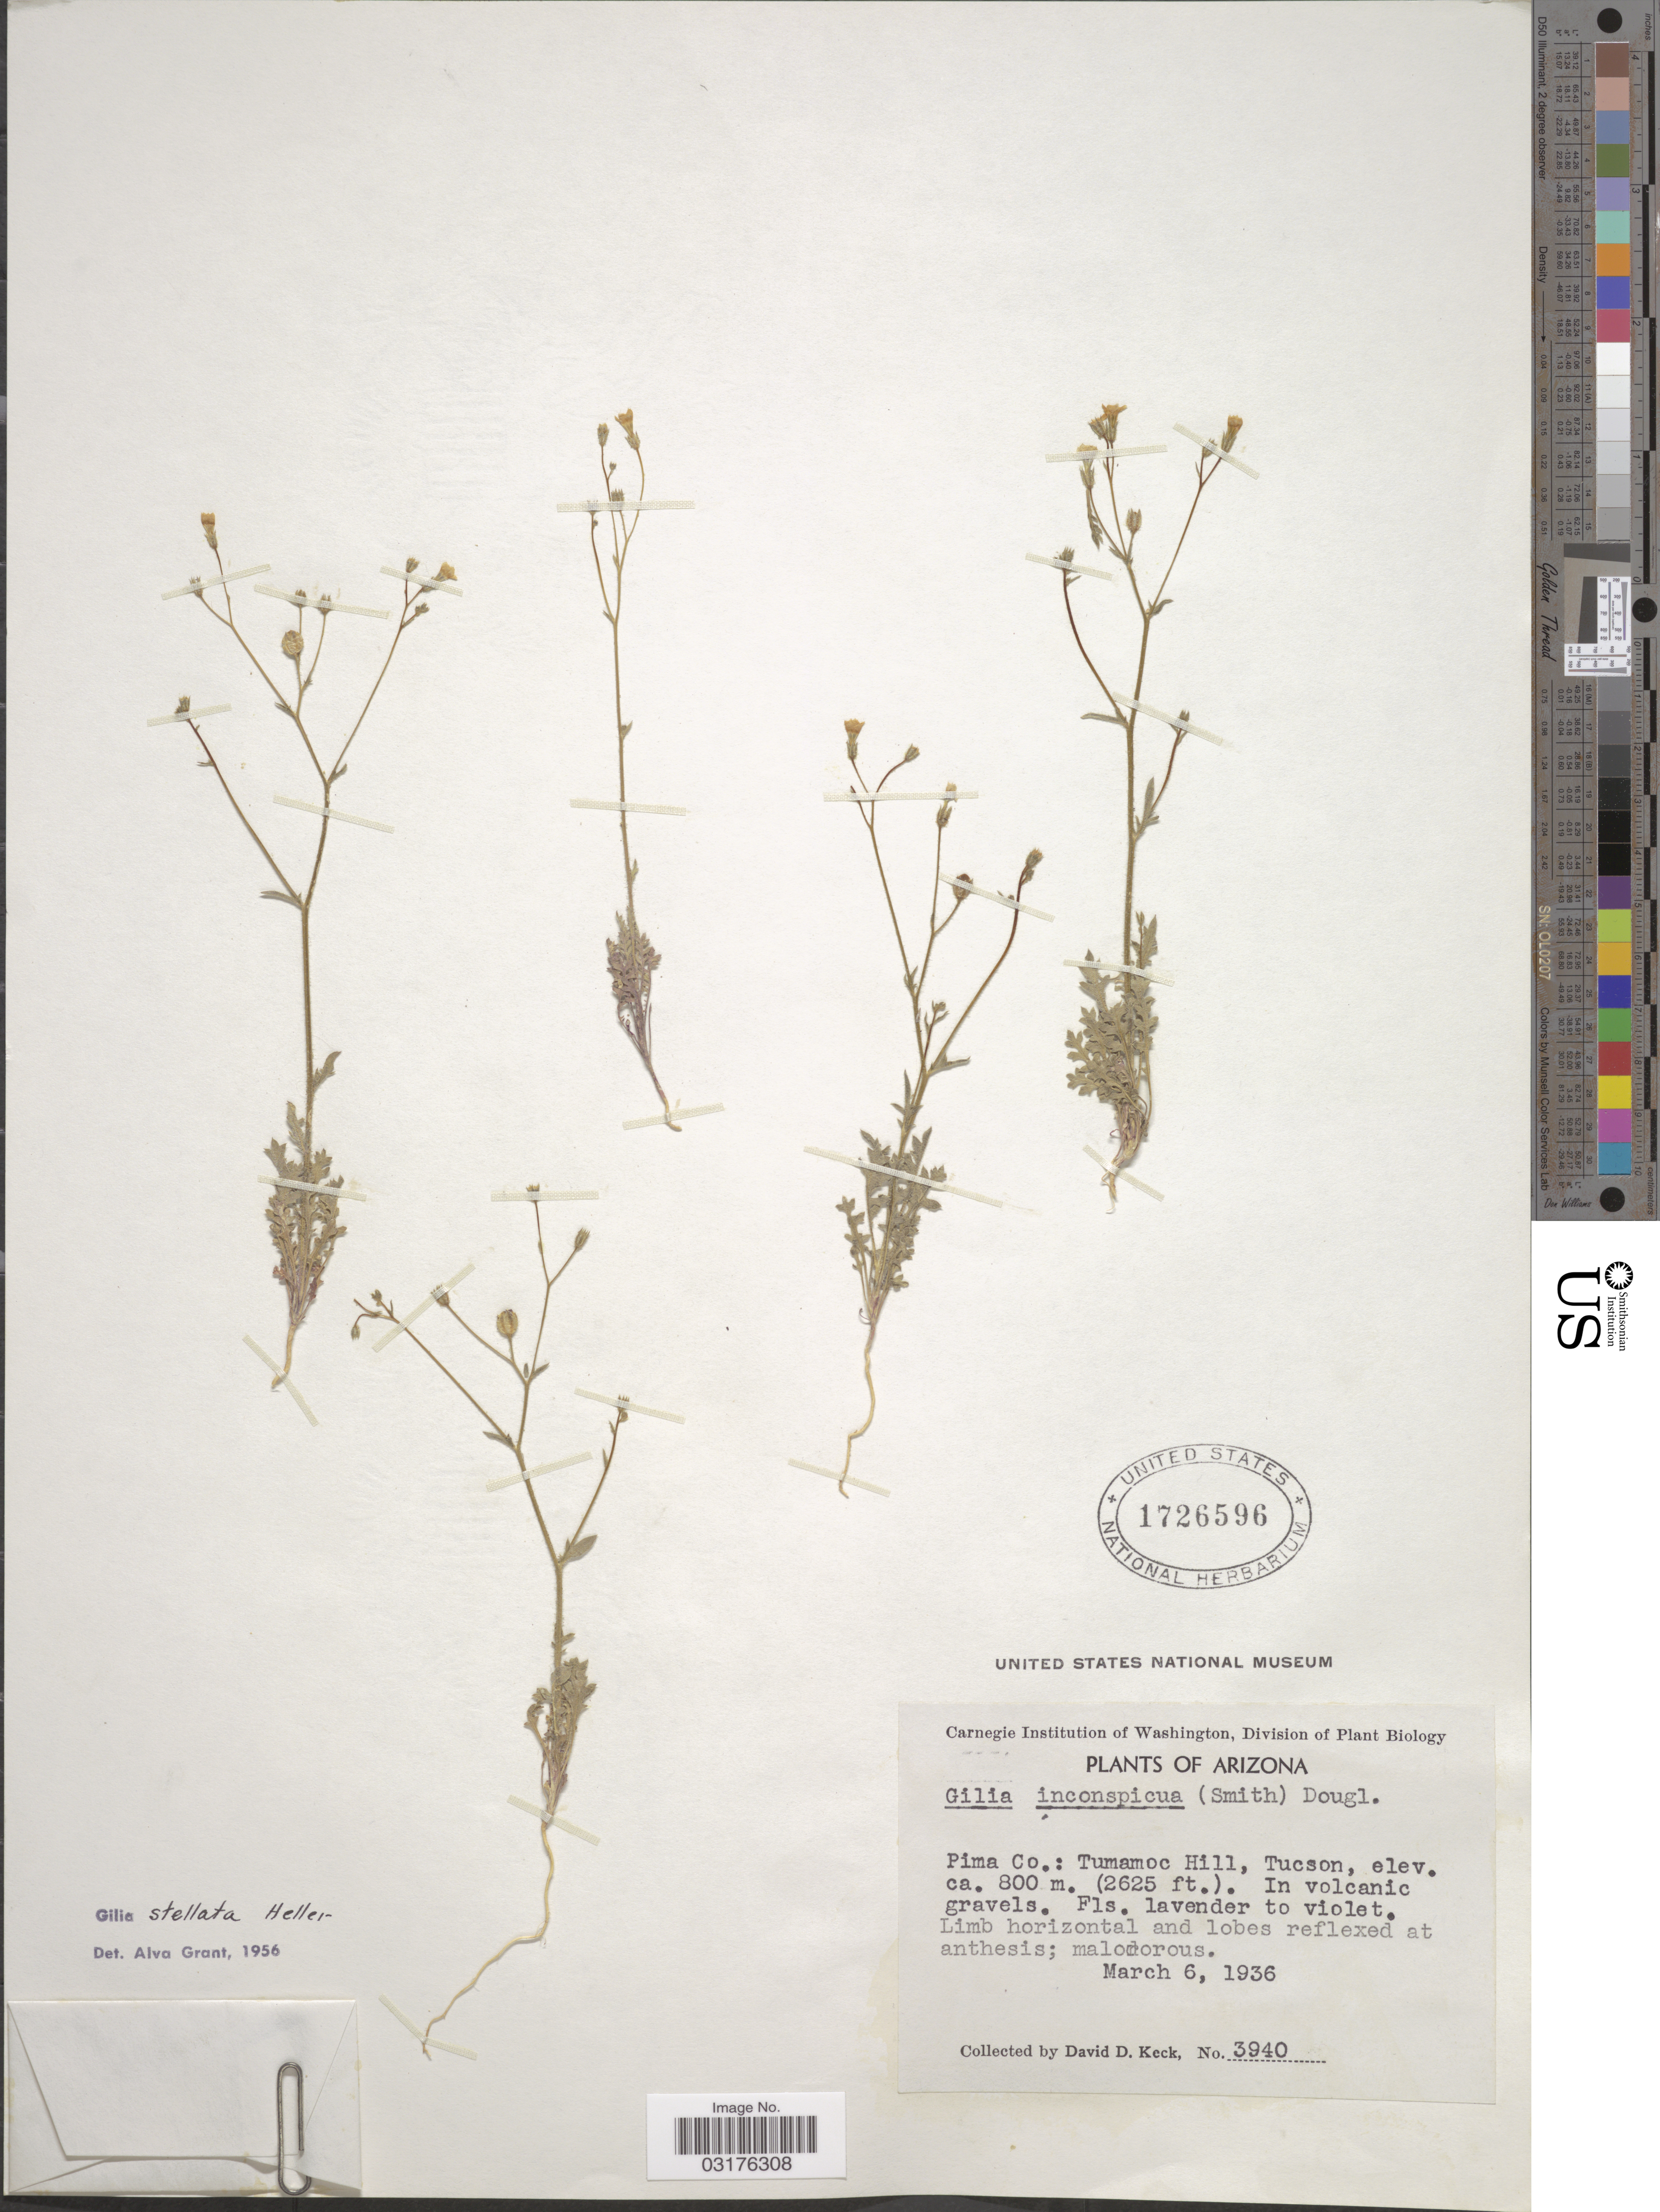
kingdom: Plantae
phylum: Tracheophyta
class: Magnoliopsida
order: Ericales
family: Polemoniaceae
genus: Gilia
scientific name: Gilia stellata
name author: A. Heller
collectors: D. D. Keck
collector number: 3940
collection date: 1936-03-06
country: United States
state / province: Arizona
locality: Pima Co.: Tumamoc Hill, Tucson.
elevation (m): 800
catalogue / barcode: US 1726596